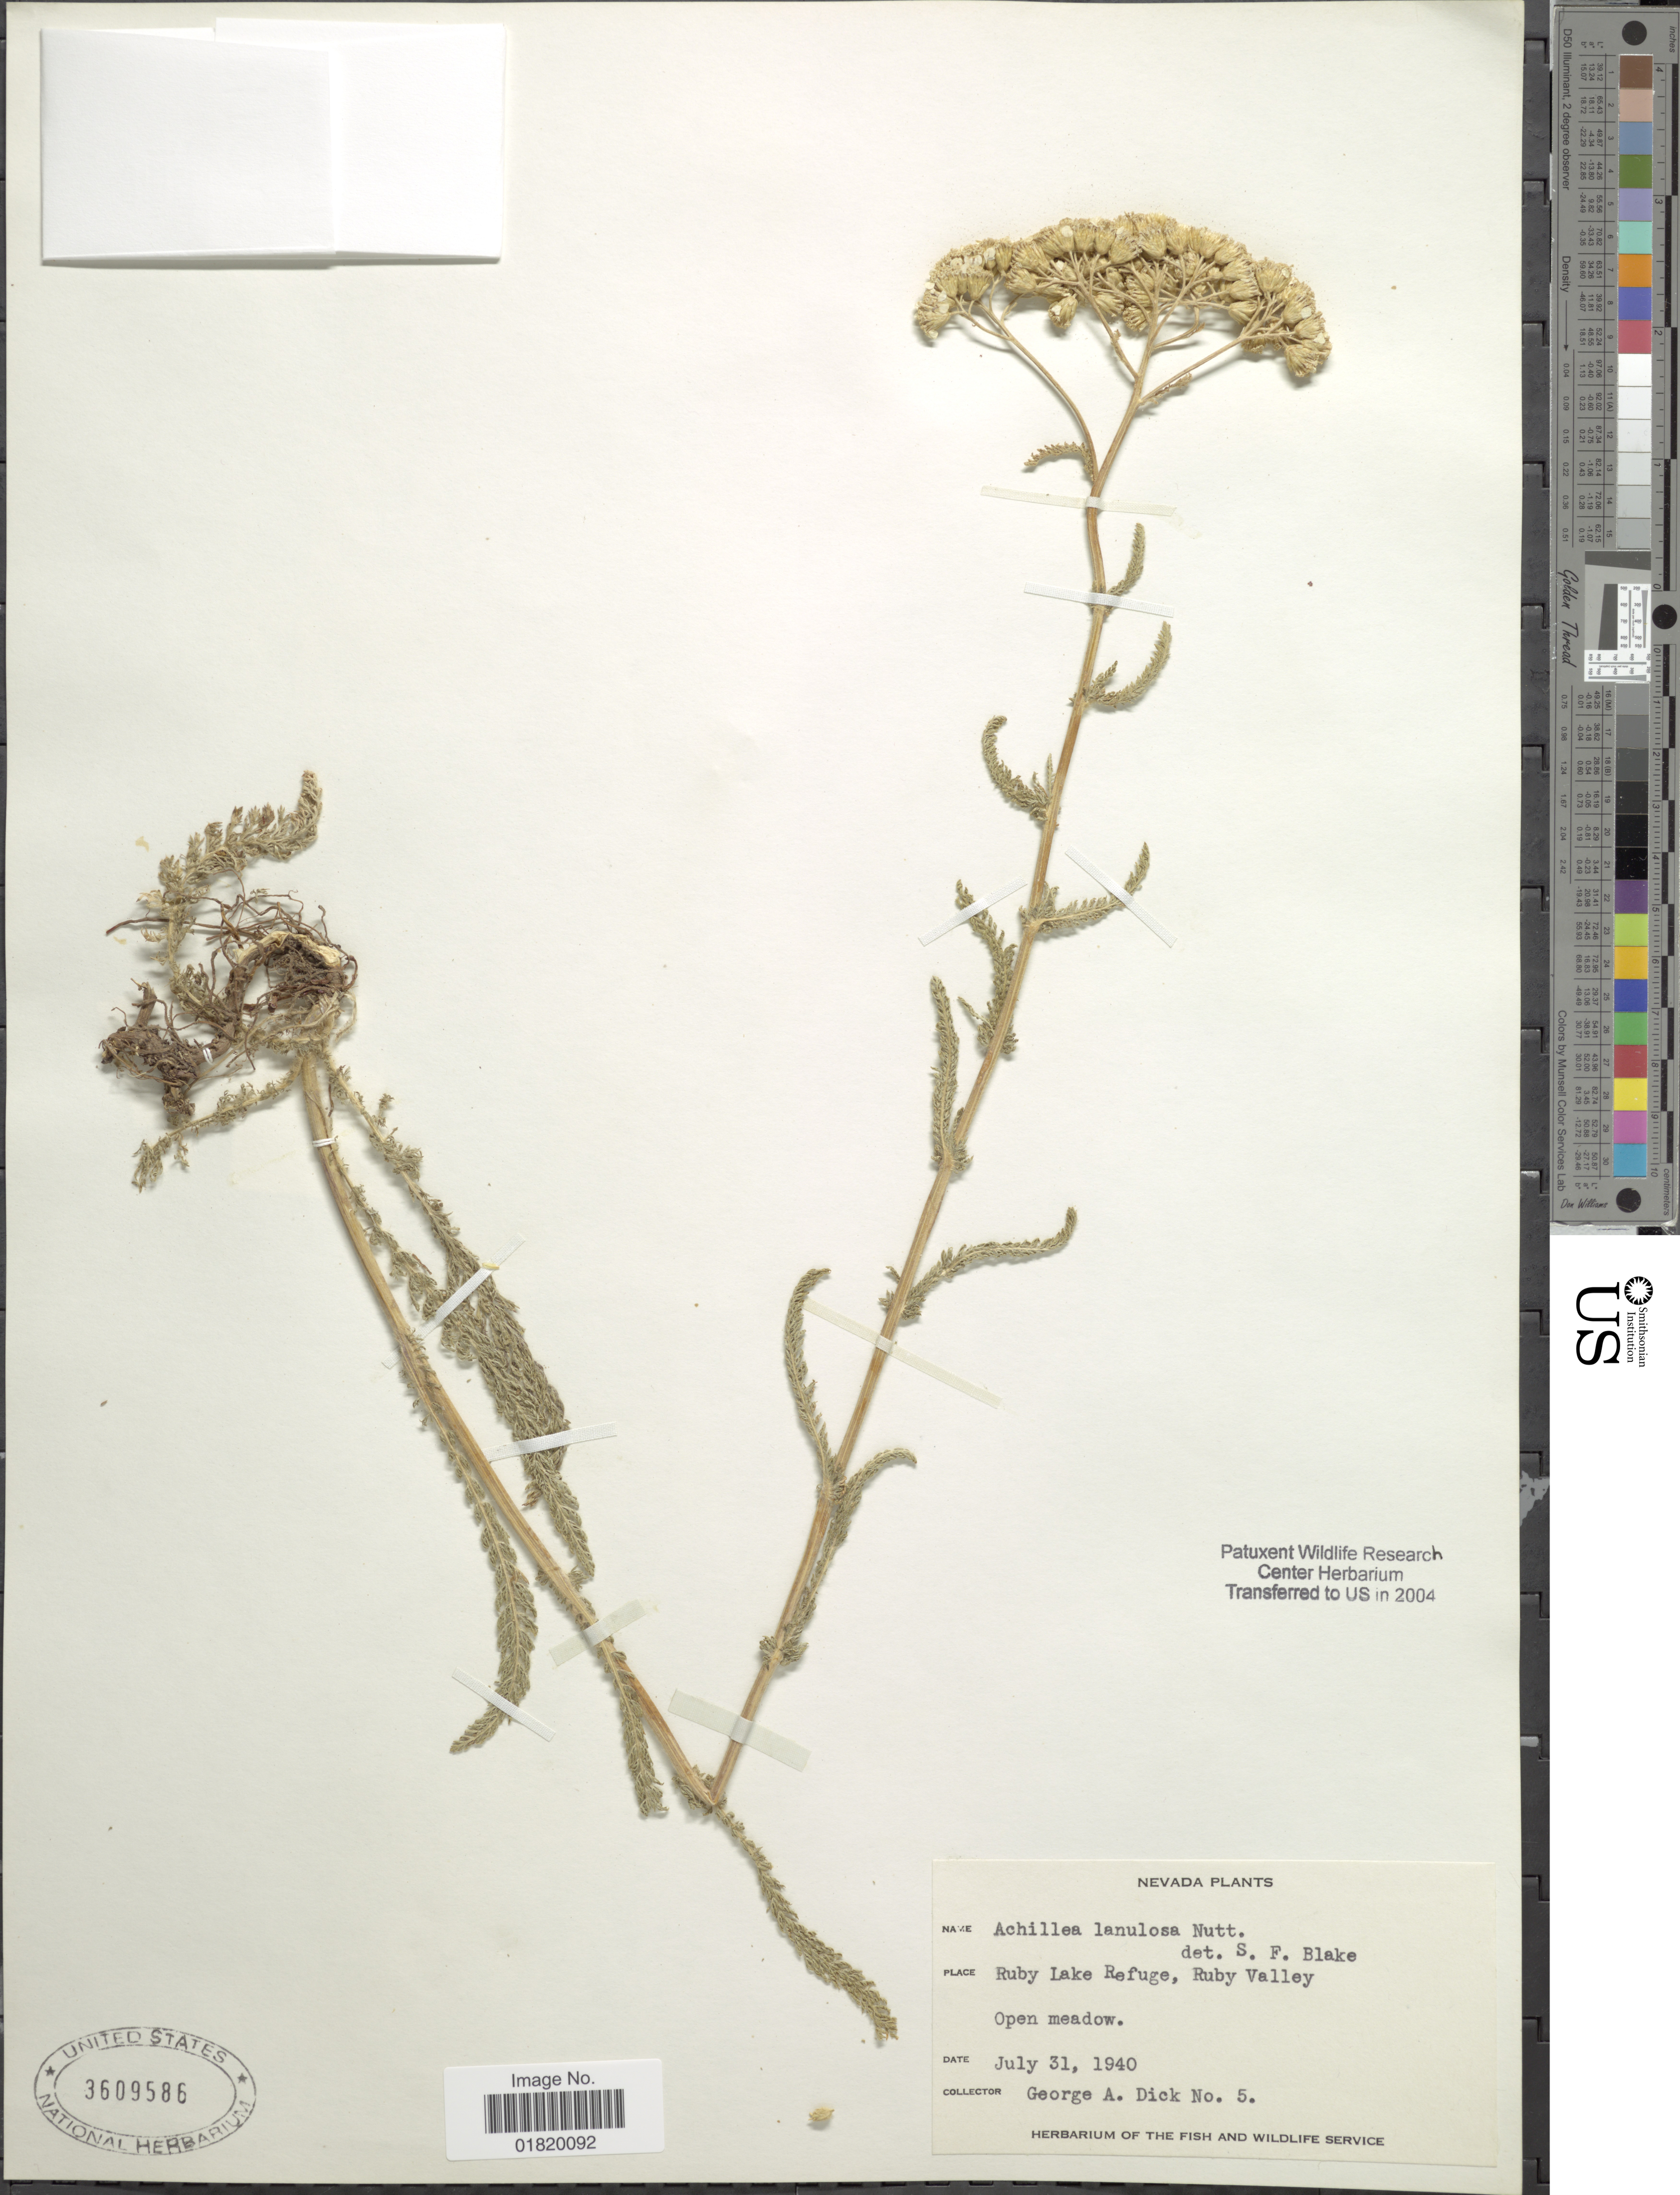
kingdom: Plantae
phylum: Tracheophyta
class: Magnoliopsida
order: Asterales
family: Asteraceae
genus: Achillea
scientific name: Achillea lanulosa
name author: Nutt.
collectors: G. Dick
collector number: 5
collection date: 1940-07-31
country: United States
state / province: Nevada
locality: Ruby Lake Refuge, Ruby Valley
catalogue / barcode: US 3609586